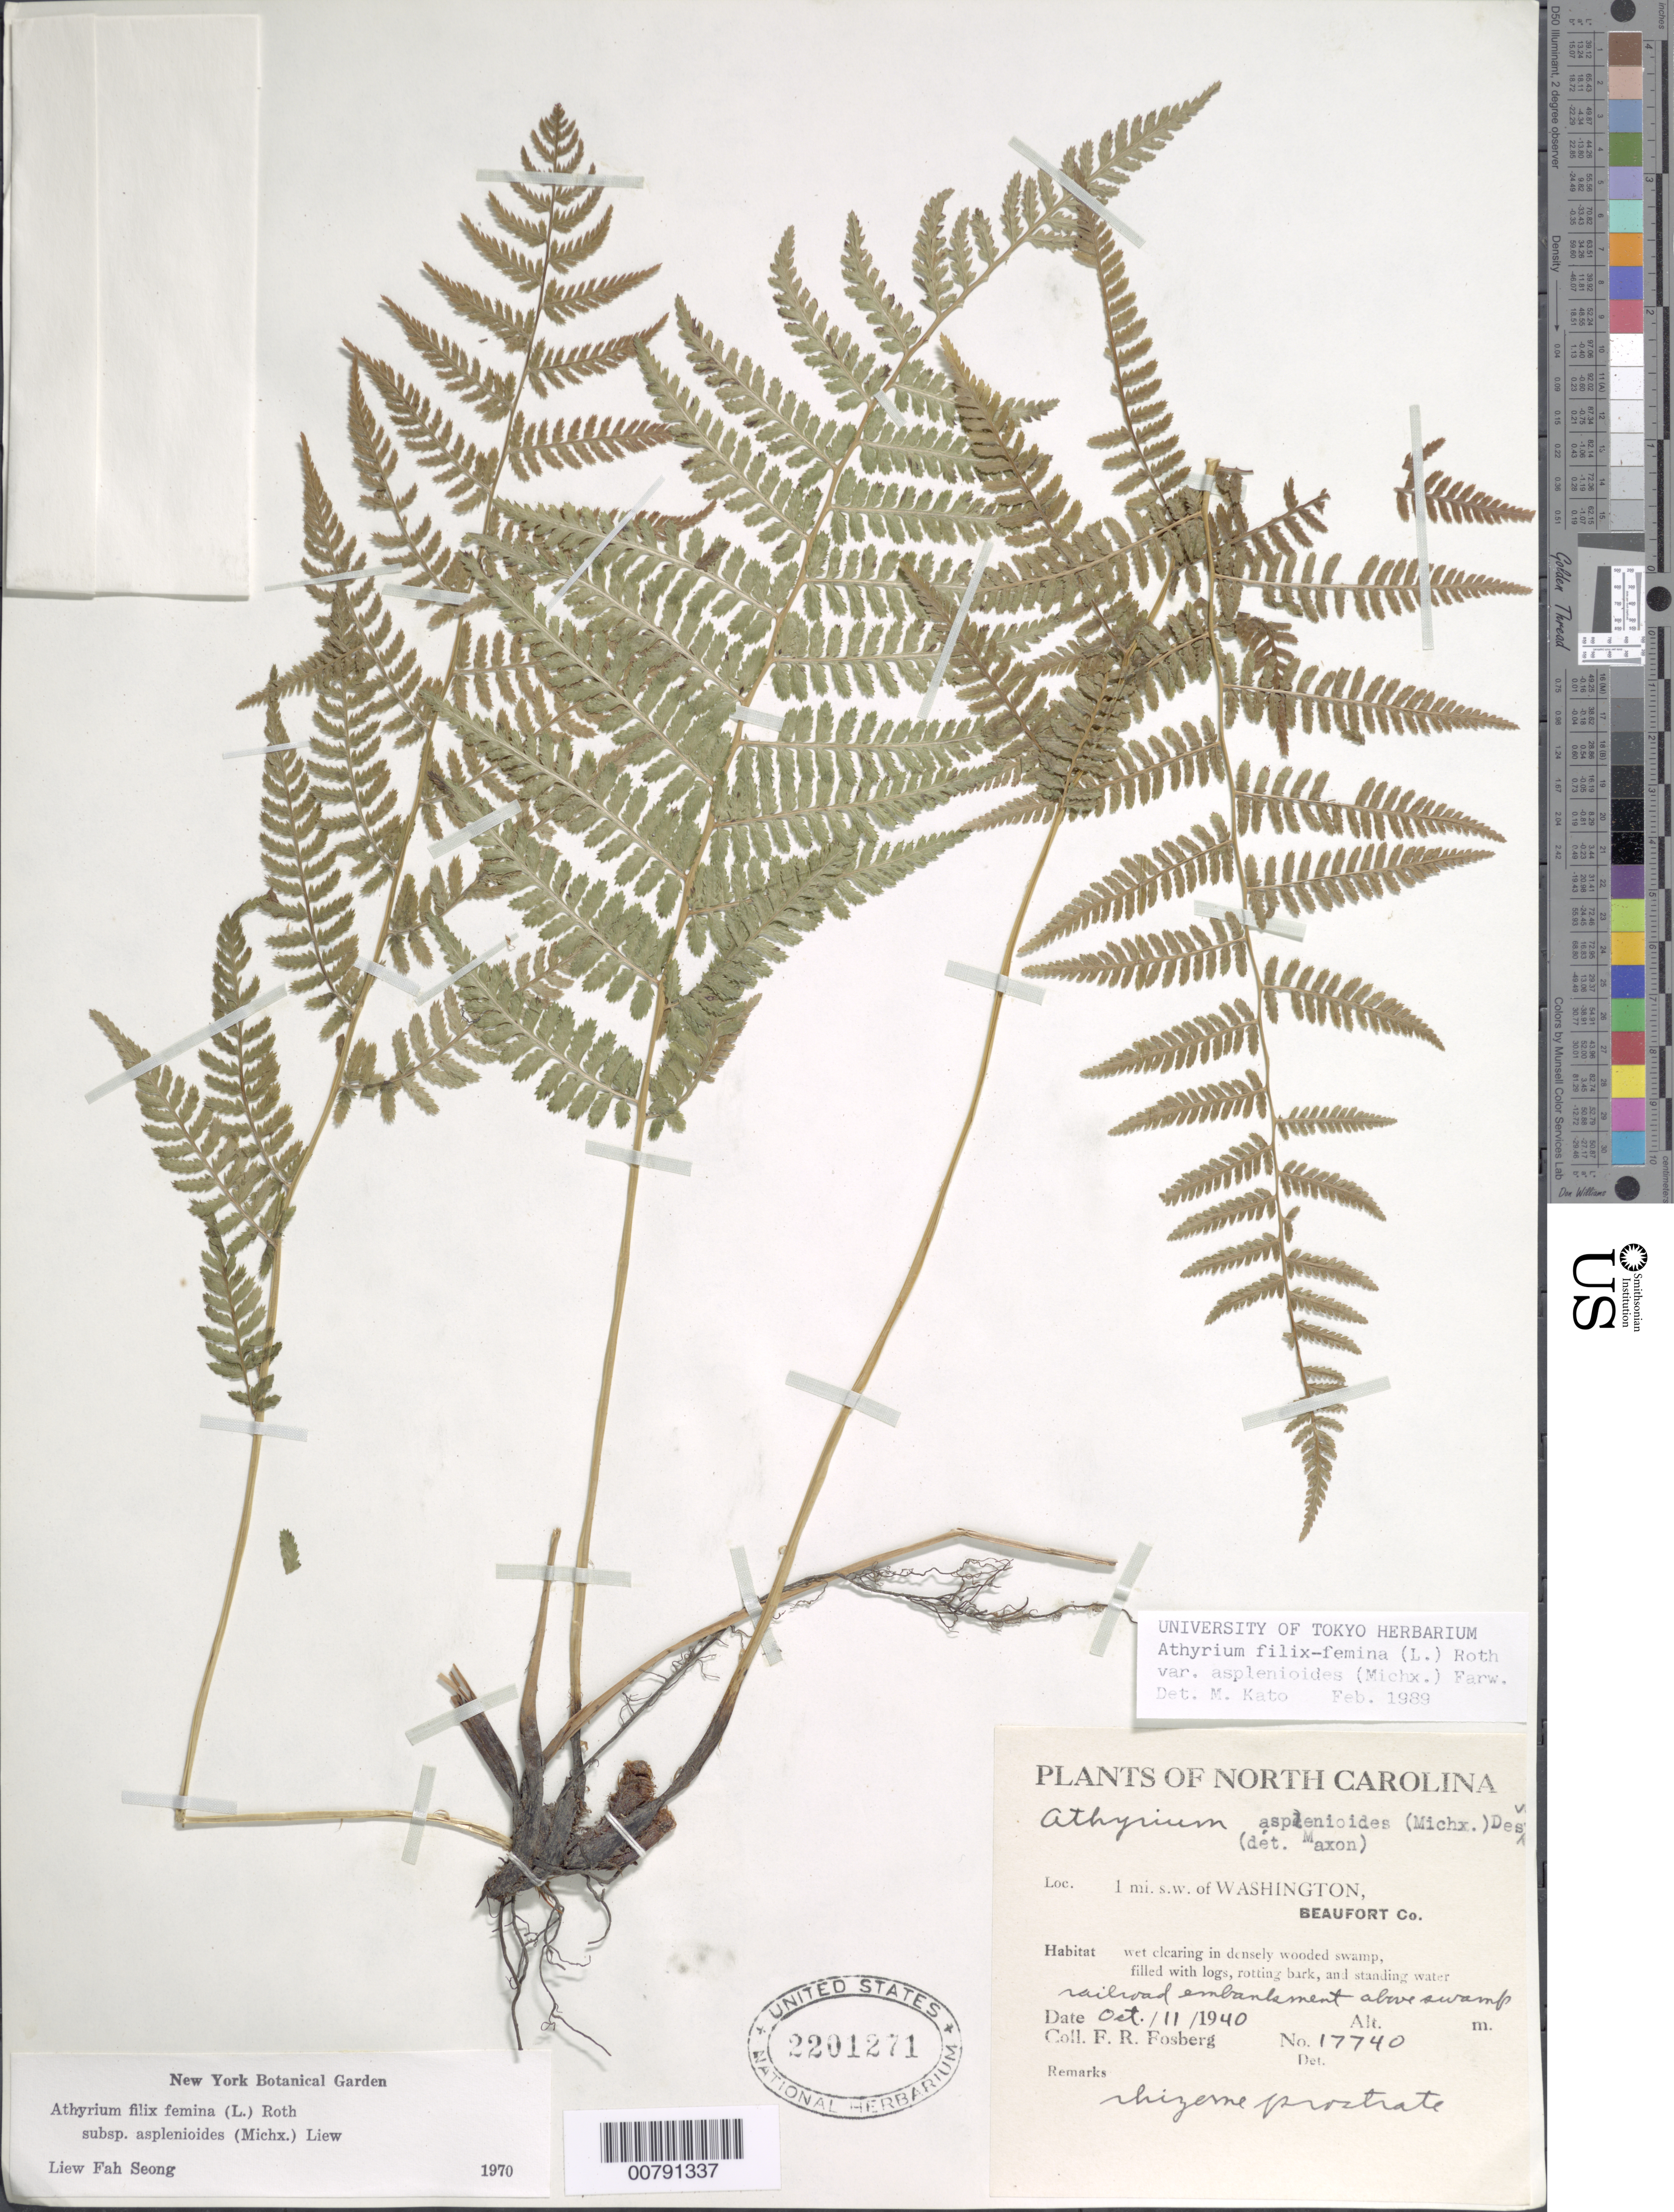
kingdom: Plantae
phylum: Tracheophyta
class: Polypodiopsida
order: Polypodiales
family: Athyriaceae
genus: Athyrium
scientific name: Athyrium filix-femina subsp. asplenioides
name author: (Michx.) Hultén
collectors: F. R. Fosberg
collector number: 17740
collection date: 1940-10-11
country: United States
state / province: North Carolina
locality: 1 mi. s. w. of Washington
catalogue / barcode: US 2201271